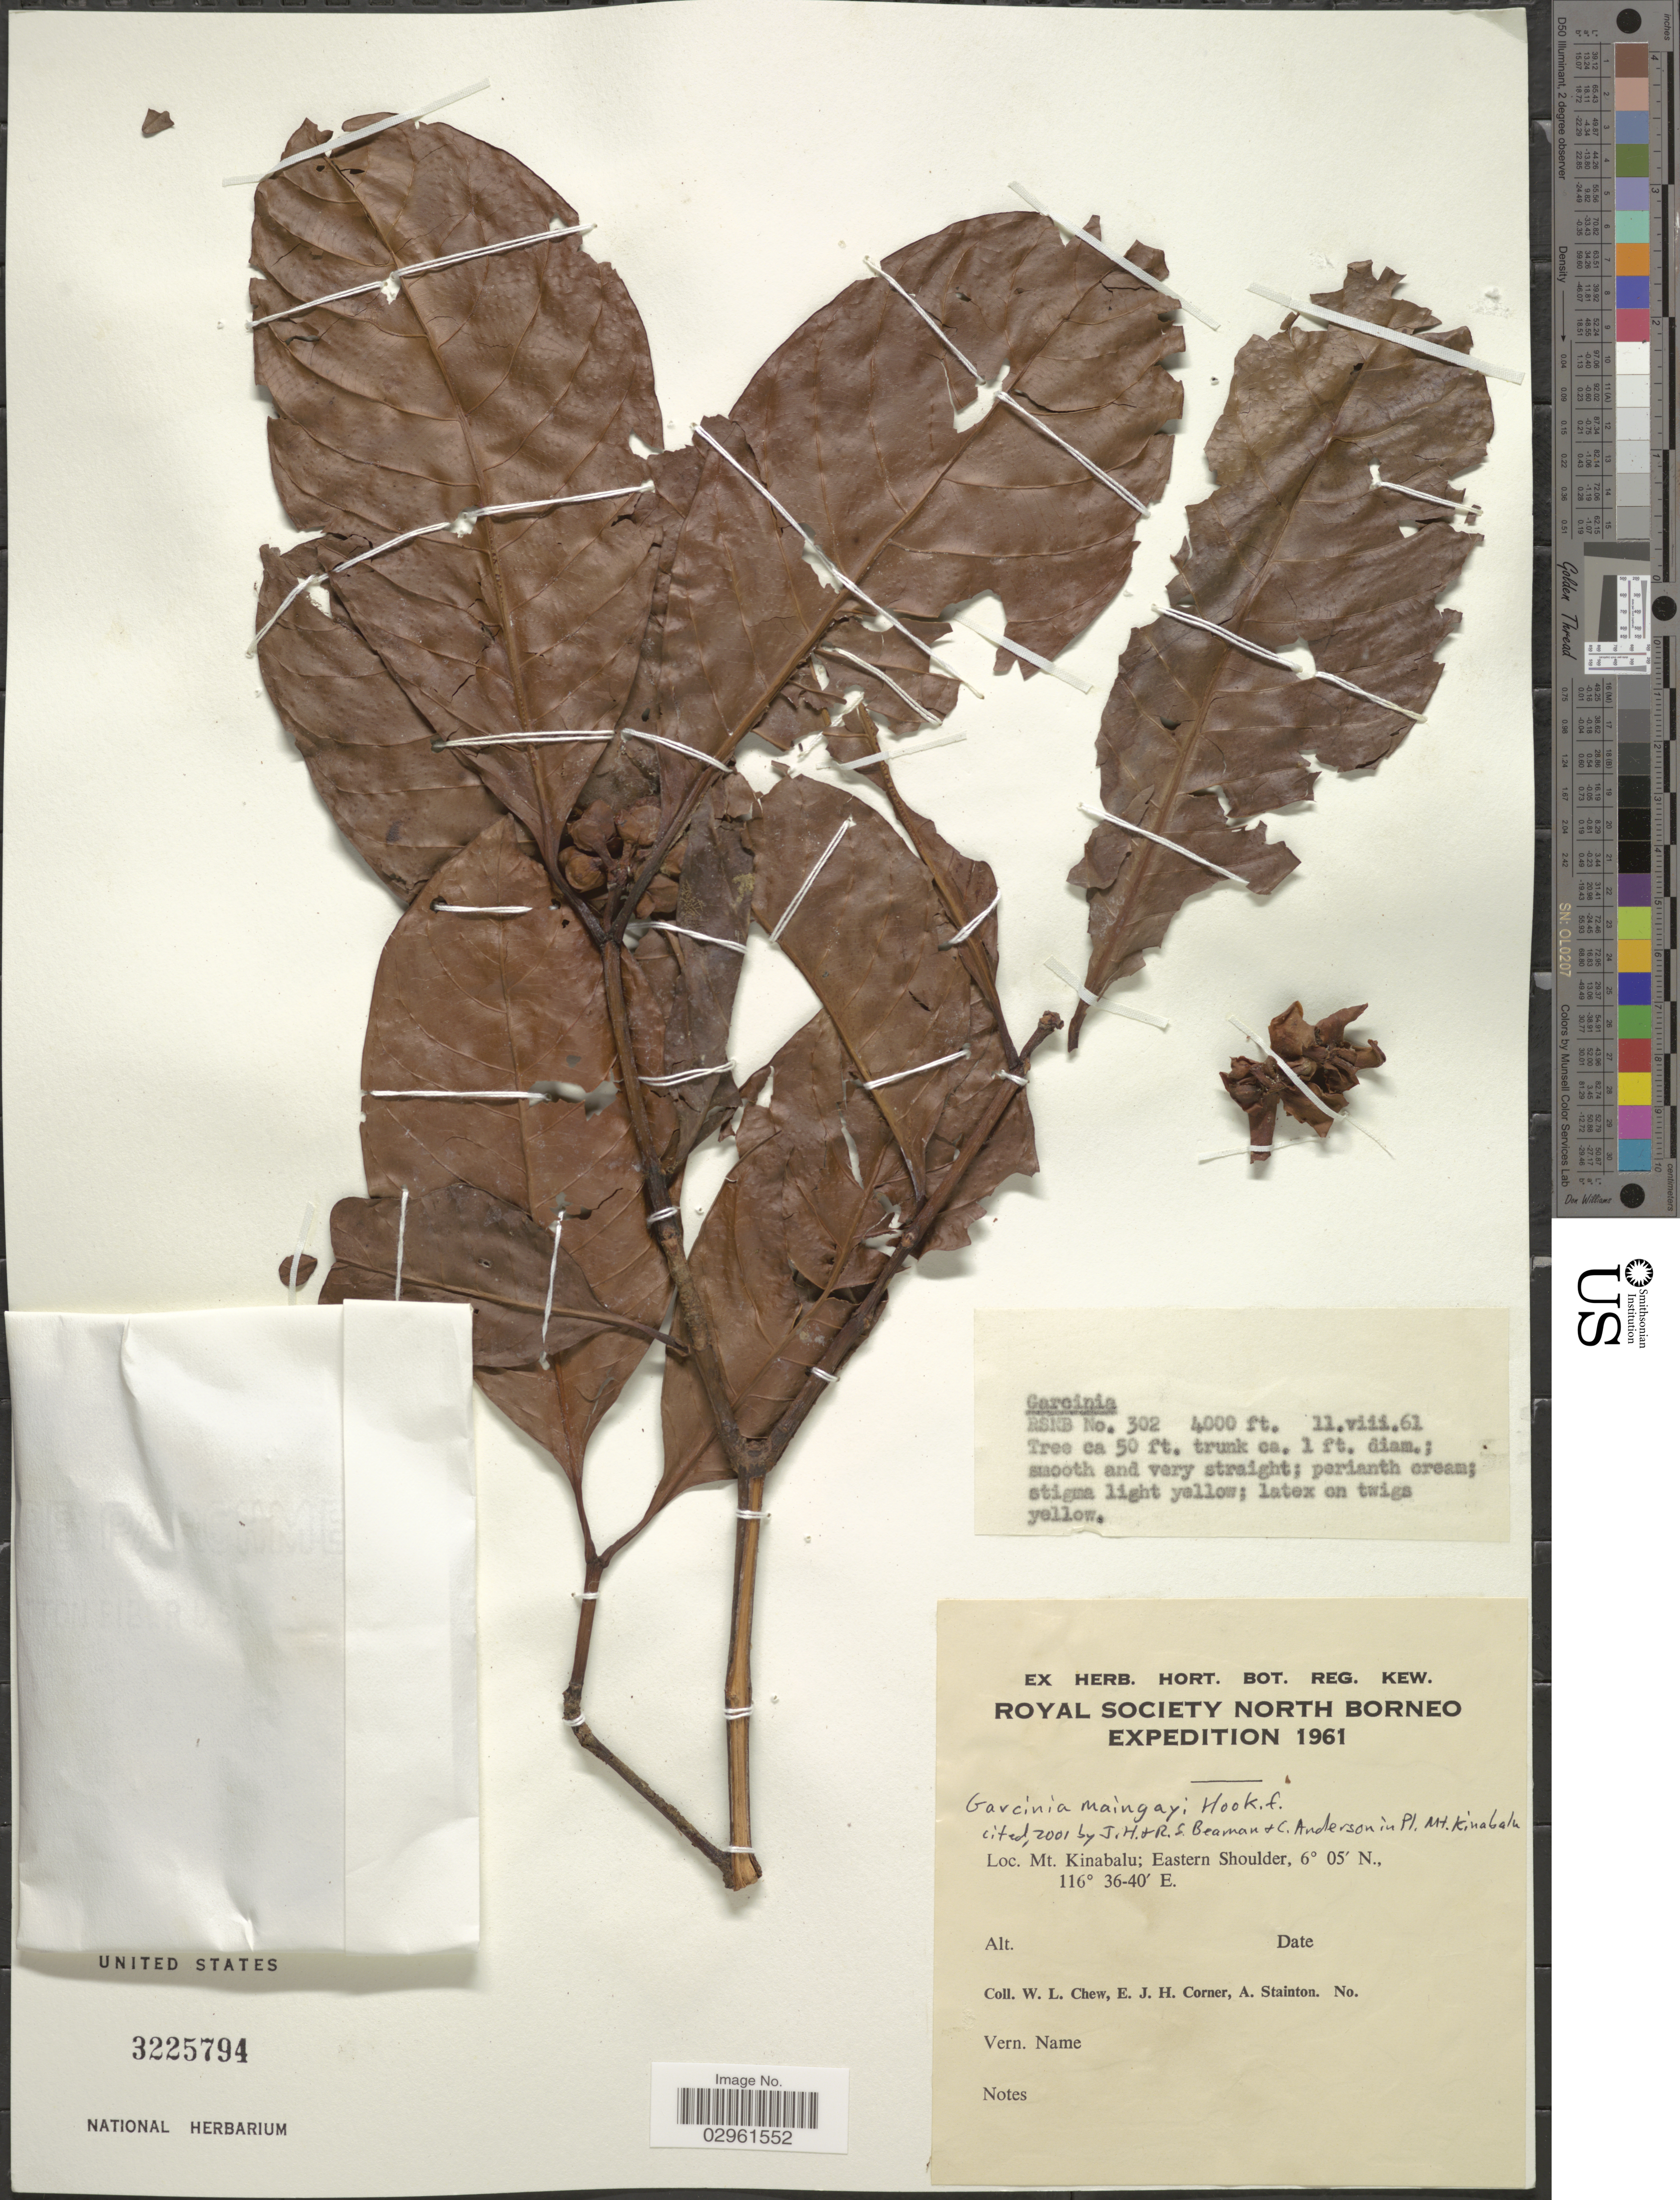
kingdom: Plantae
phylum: Tracheophyta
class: Magnoliopsida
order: Malpighiales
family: Clusiaceae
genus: Garcinia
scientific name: Garcinia maingayi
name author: Hook. f. ex T. Anderson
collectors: W. Chew, E. Corner & A. Stainton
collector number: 302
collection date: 1961-08-11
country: Malaysia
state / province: Sabah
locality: Mt. Kinabalu; Eastern Shoulder.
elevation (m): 1219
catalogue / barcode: US 3225794